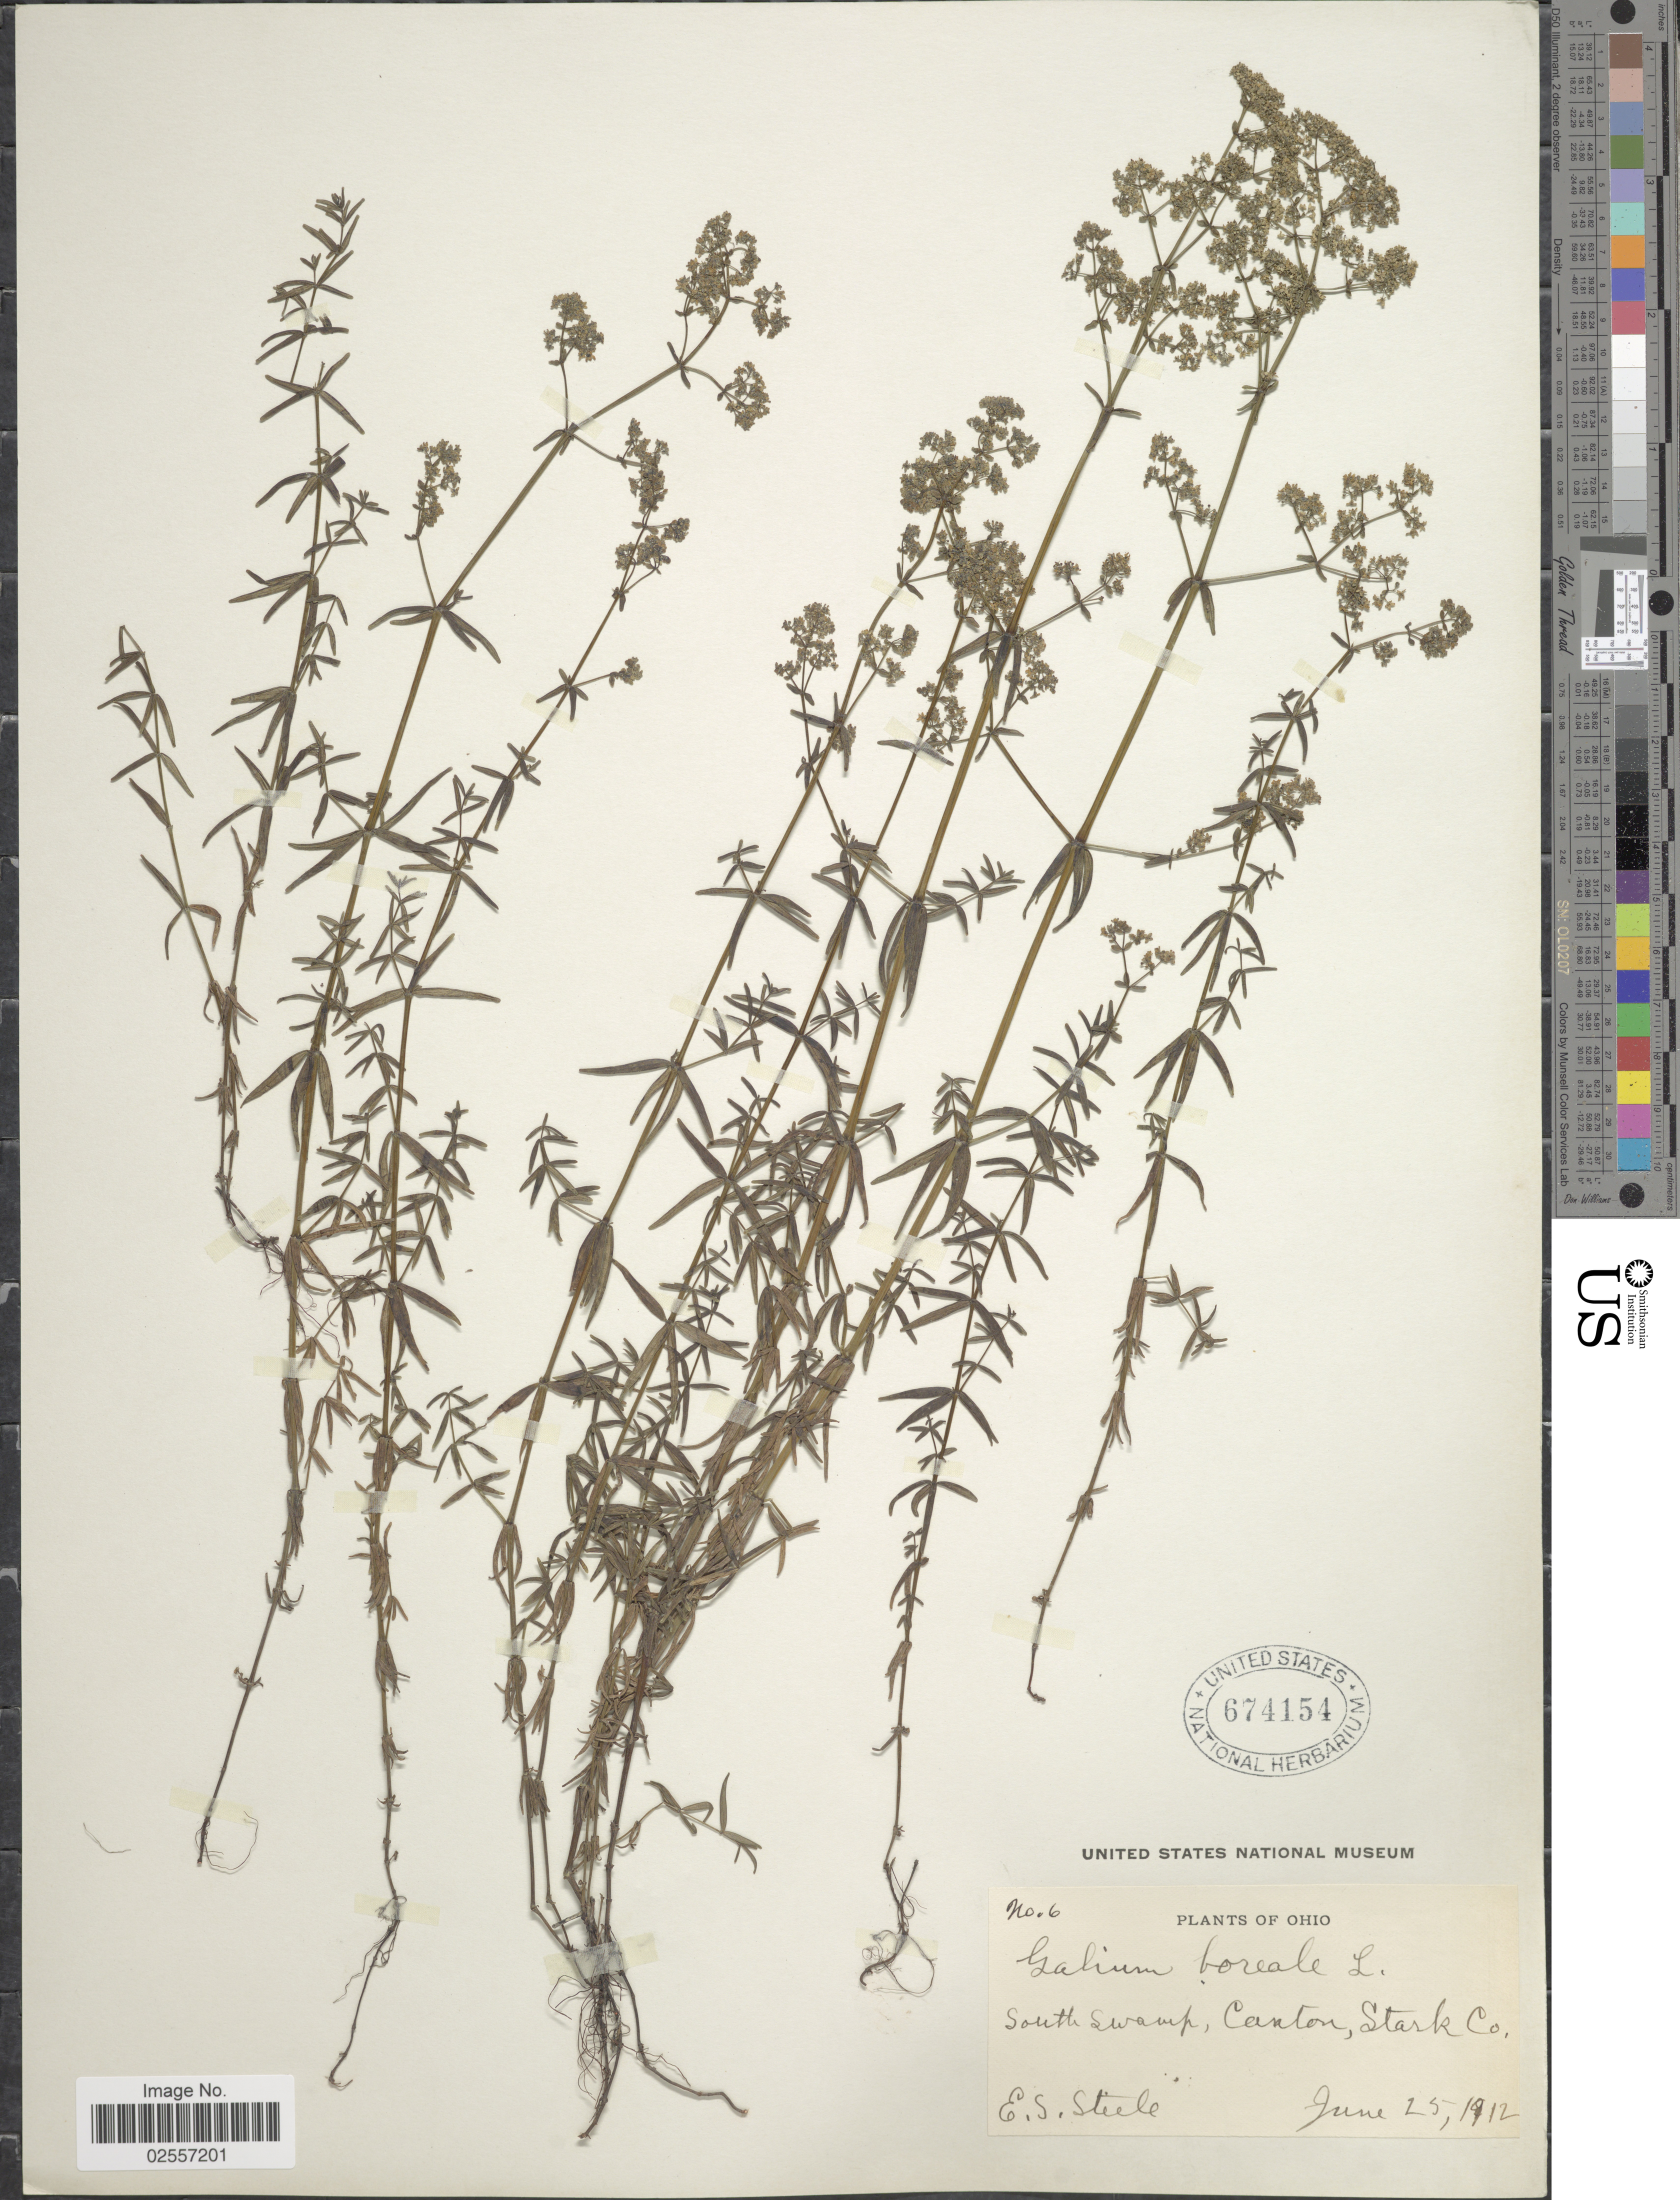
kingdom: Plantae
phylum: Tracheophyta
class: Magnoliopsida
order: Gentianales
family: Rubiaceae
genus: Galium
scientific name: Galium boreale L.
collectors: E. Steele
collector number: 6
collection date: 1912-06-25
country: United States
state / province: Ohio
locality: South Swamp, Canton, Stark Co.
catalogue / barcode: US 674154